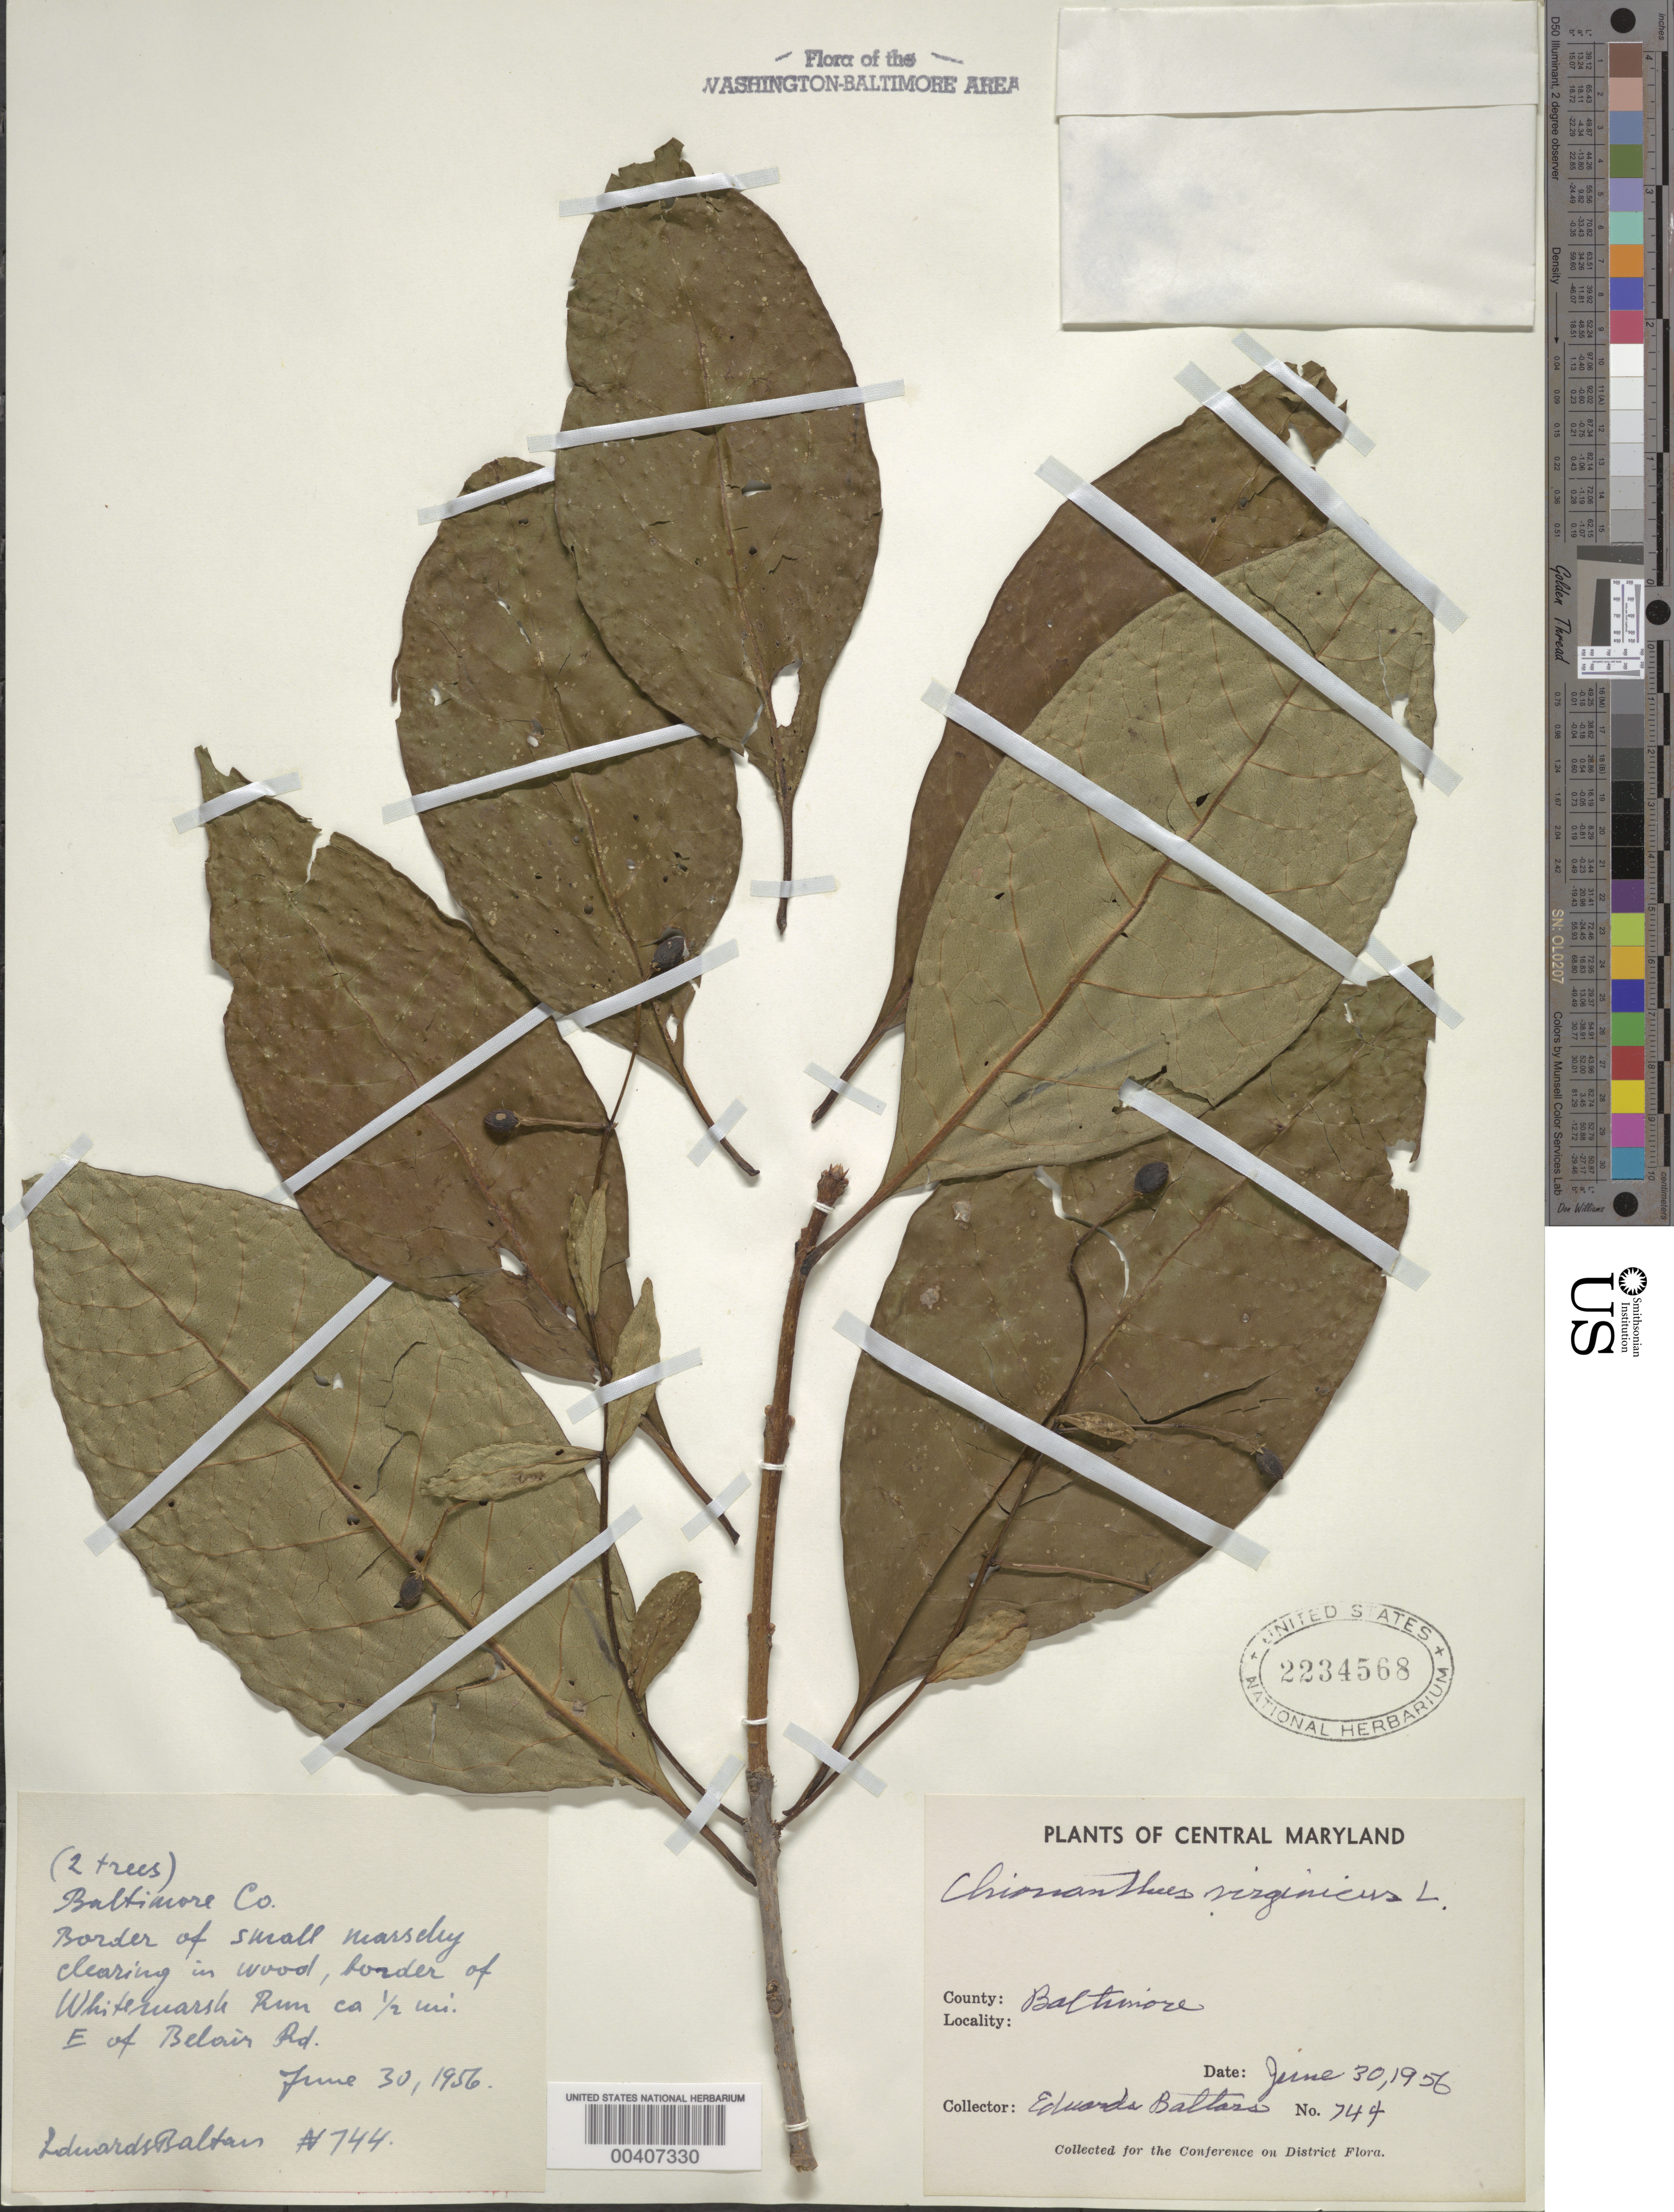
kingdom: Plantae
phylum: Tracheophyta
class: Magnoliopsida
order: Lamiales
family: Oleaceae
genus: Chionanthus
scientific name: Chionanthus virginicus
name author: L.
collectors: E. Baltars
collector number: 744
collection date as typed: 30 Jun 1956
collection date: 1956-06-30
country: United States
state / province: Maryland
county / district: Baltimore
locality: Whitemarsh Run, east of Belair road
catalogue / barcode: US 2234568